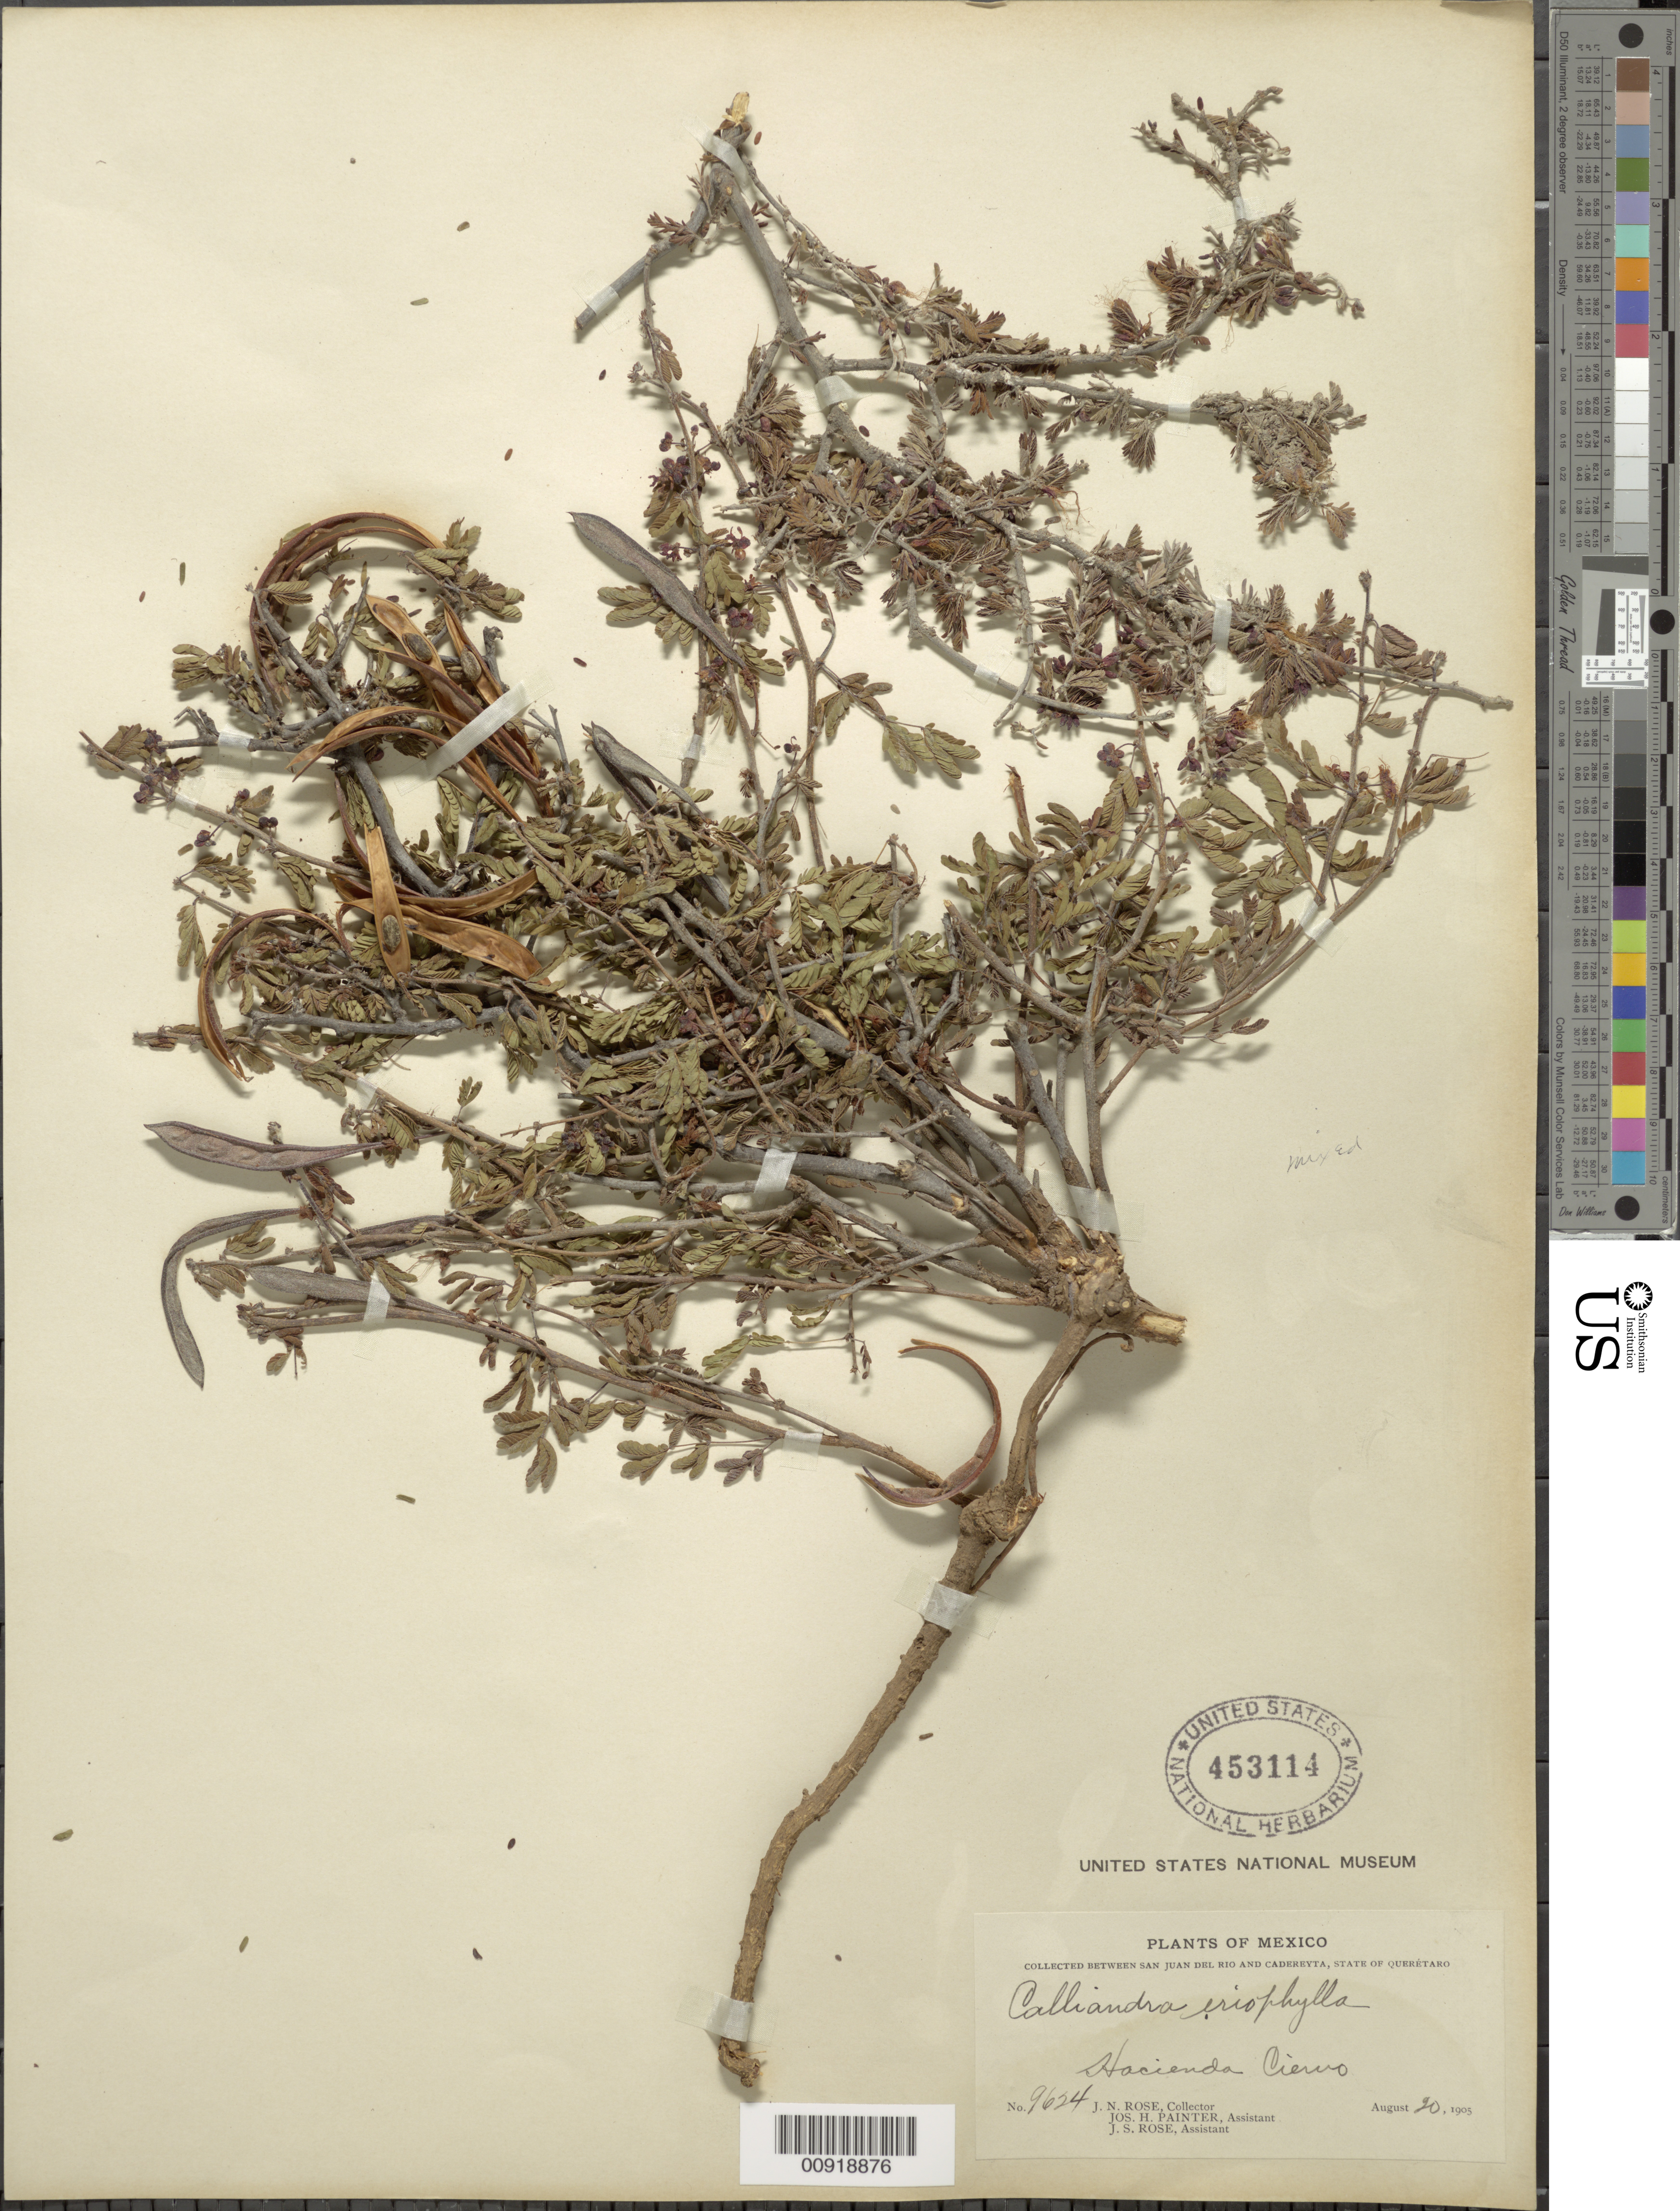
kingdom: Plantae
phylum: Tracheophyta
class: Magnoliopsida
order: Fabales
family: Fabaceae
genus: Calliandra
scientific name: Calliandra eriophylla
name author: Benth.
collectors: J. N. Rose, J. H. Painter & J. S. Rose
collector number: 9624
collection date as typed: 20 Aug 1905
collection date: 1905-08-20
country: Mexico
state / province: Querétaro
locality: Hacienda Ciervo, between San Juan del Río and Cadereyta, State of Querétaro.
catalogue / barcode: US 453114